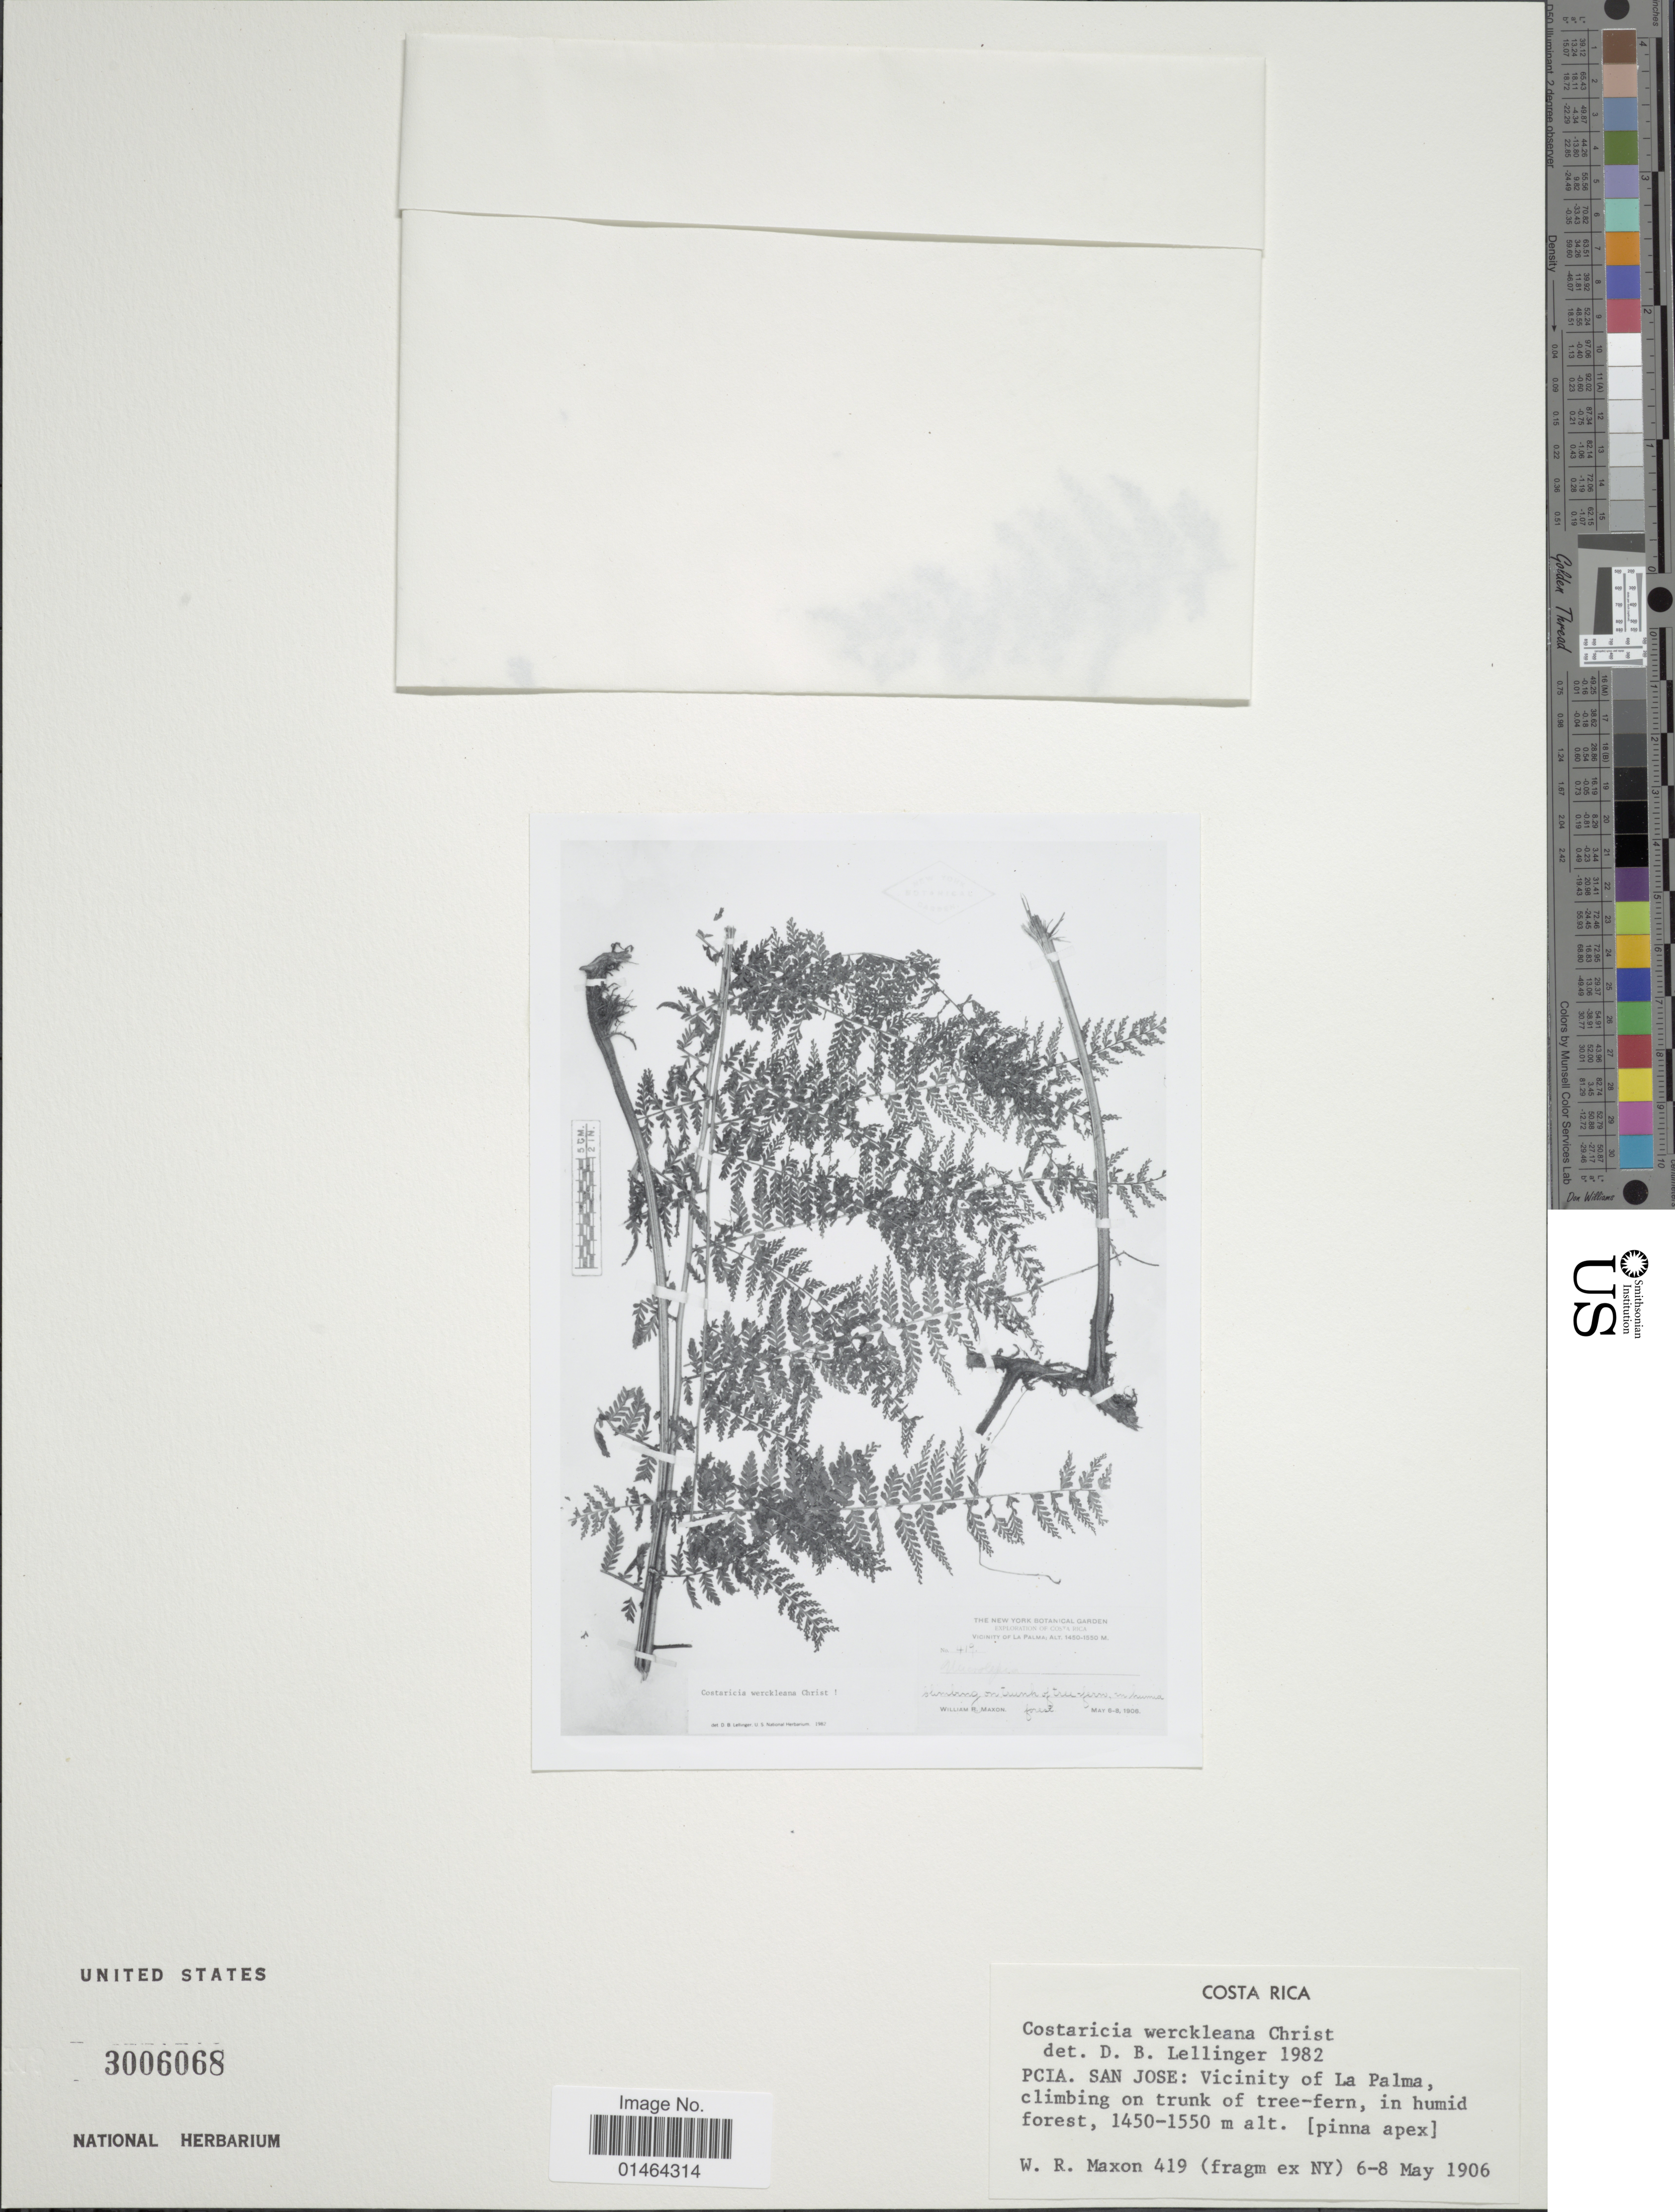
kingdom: Plantae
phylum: Tracheophyta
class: Polypodiopsida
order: Polypodiales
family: Dennstaedtiaceae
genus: Dennstaedtia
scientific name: Dennstaedtia werckleana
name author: (Christ) Navarr. & B. Øllg.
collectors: W. R. Maxon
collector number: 419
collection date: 1906-05-06/1906-05-08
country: Costa Rica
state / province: San José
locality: Vicinity of La Palma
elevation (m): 1450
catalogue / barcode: US 3006068